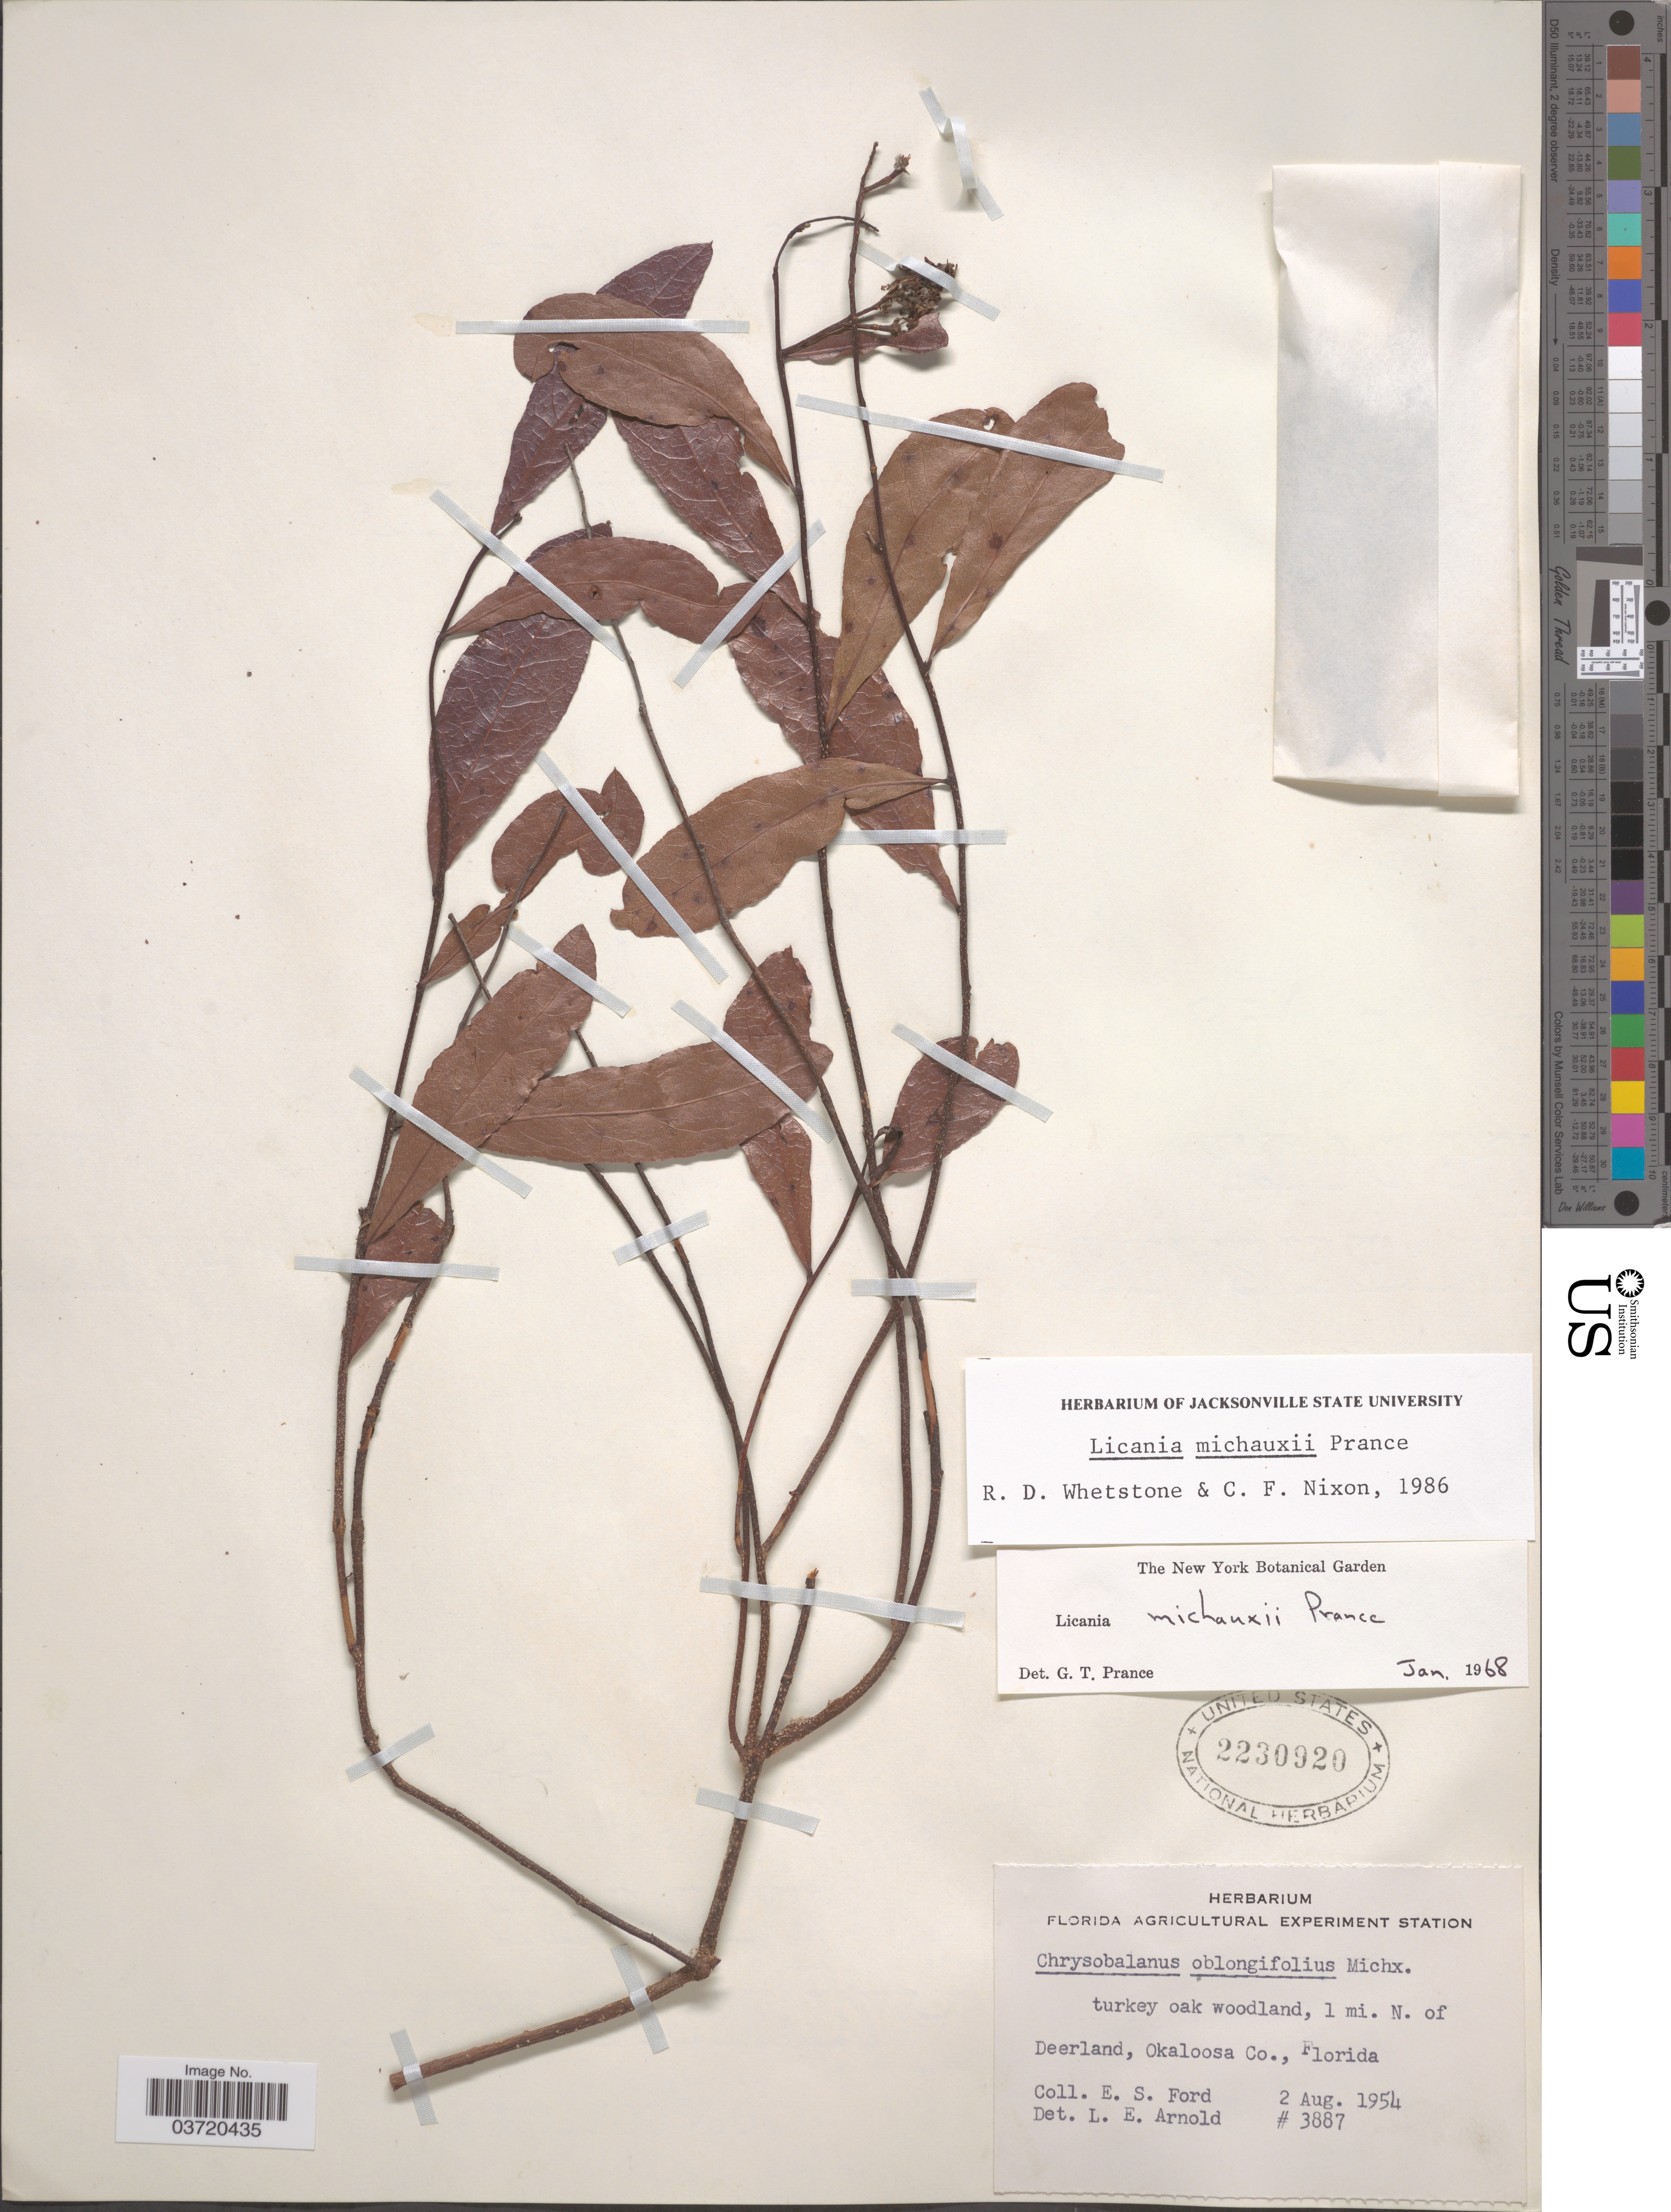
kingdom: Plantae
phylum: Tracheophyta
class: Magnoliopsida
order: Malpighiales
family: Chrysobalanaceae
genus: Geobalanus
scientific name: Geobalanus oblongifolius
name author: (Michx.) Small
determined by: Strong, M. T., (US), Smithsonian Institution - National Museum of Natural History (UNITED STATES)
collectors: E. Ford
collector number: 3887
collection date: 1954-08-02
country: United States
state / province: Florida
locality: Turkey oak woodland, 1 mi. N. of Deerland, Okaloosa Co.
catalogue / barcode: US 2230920